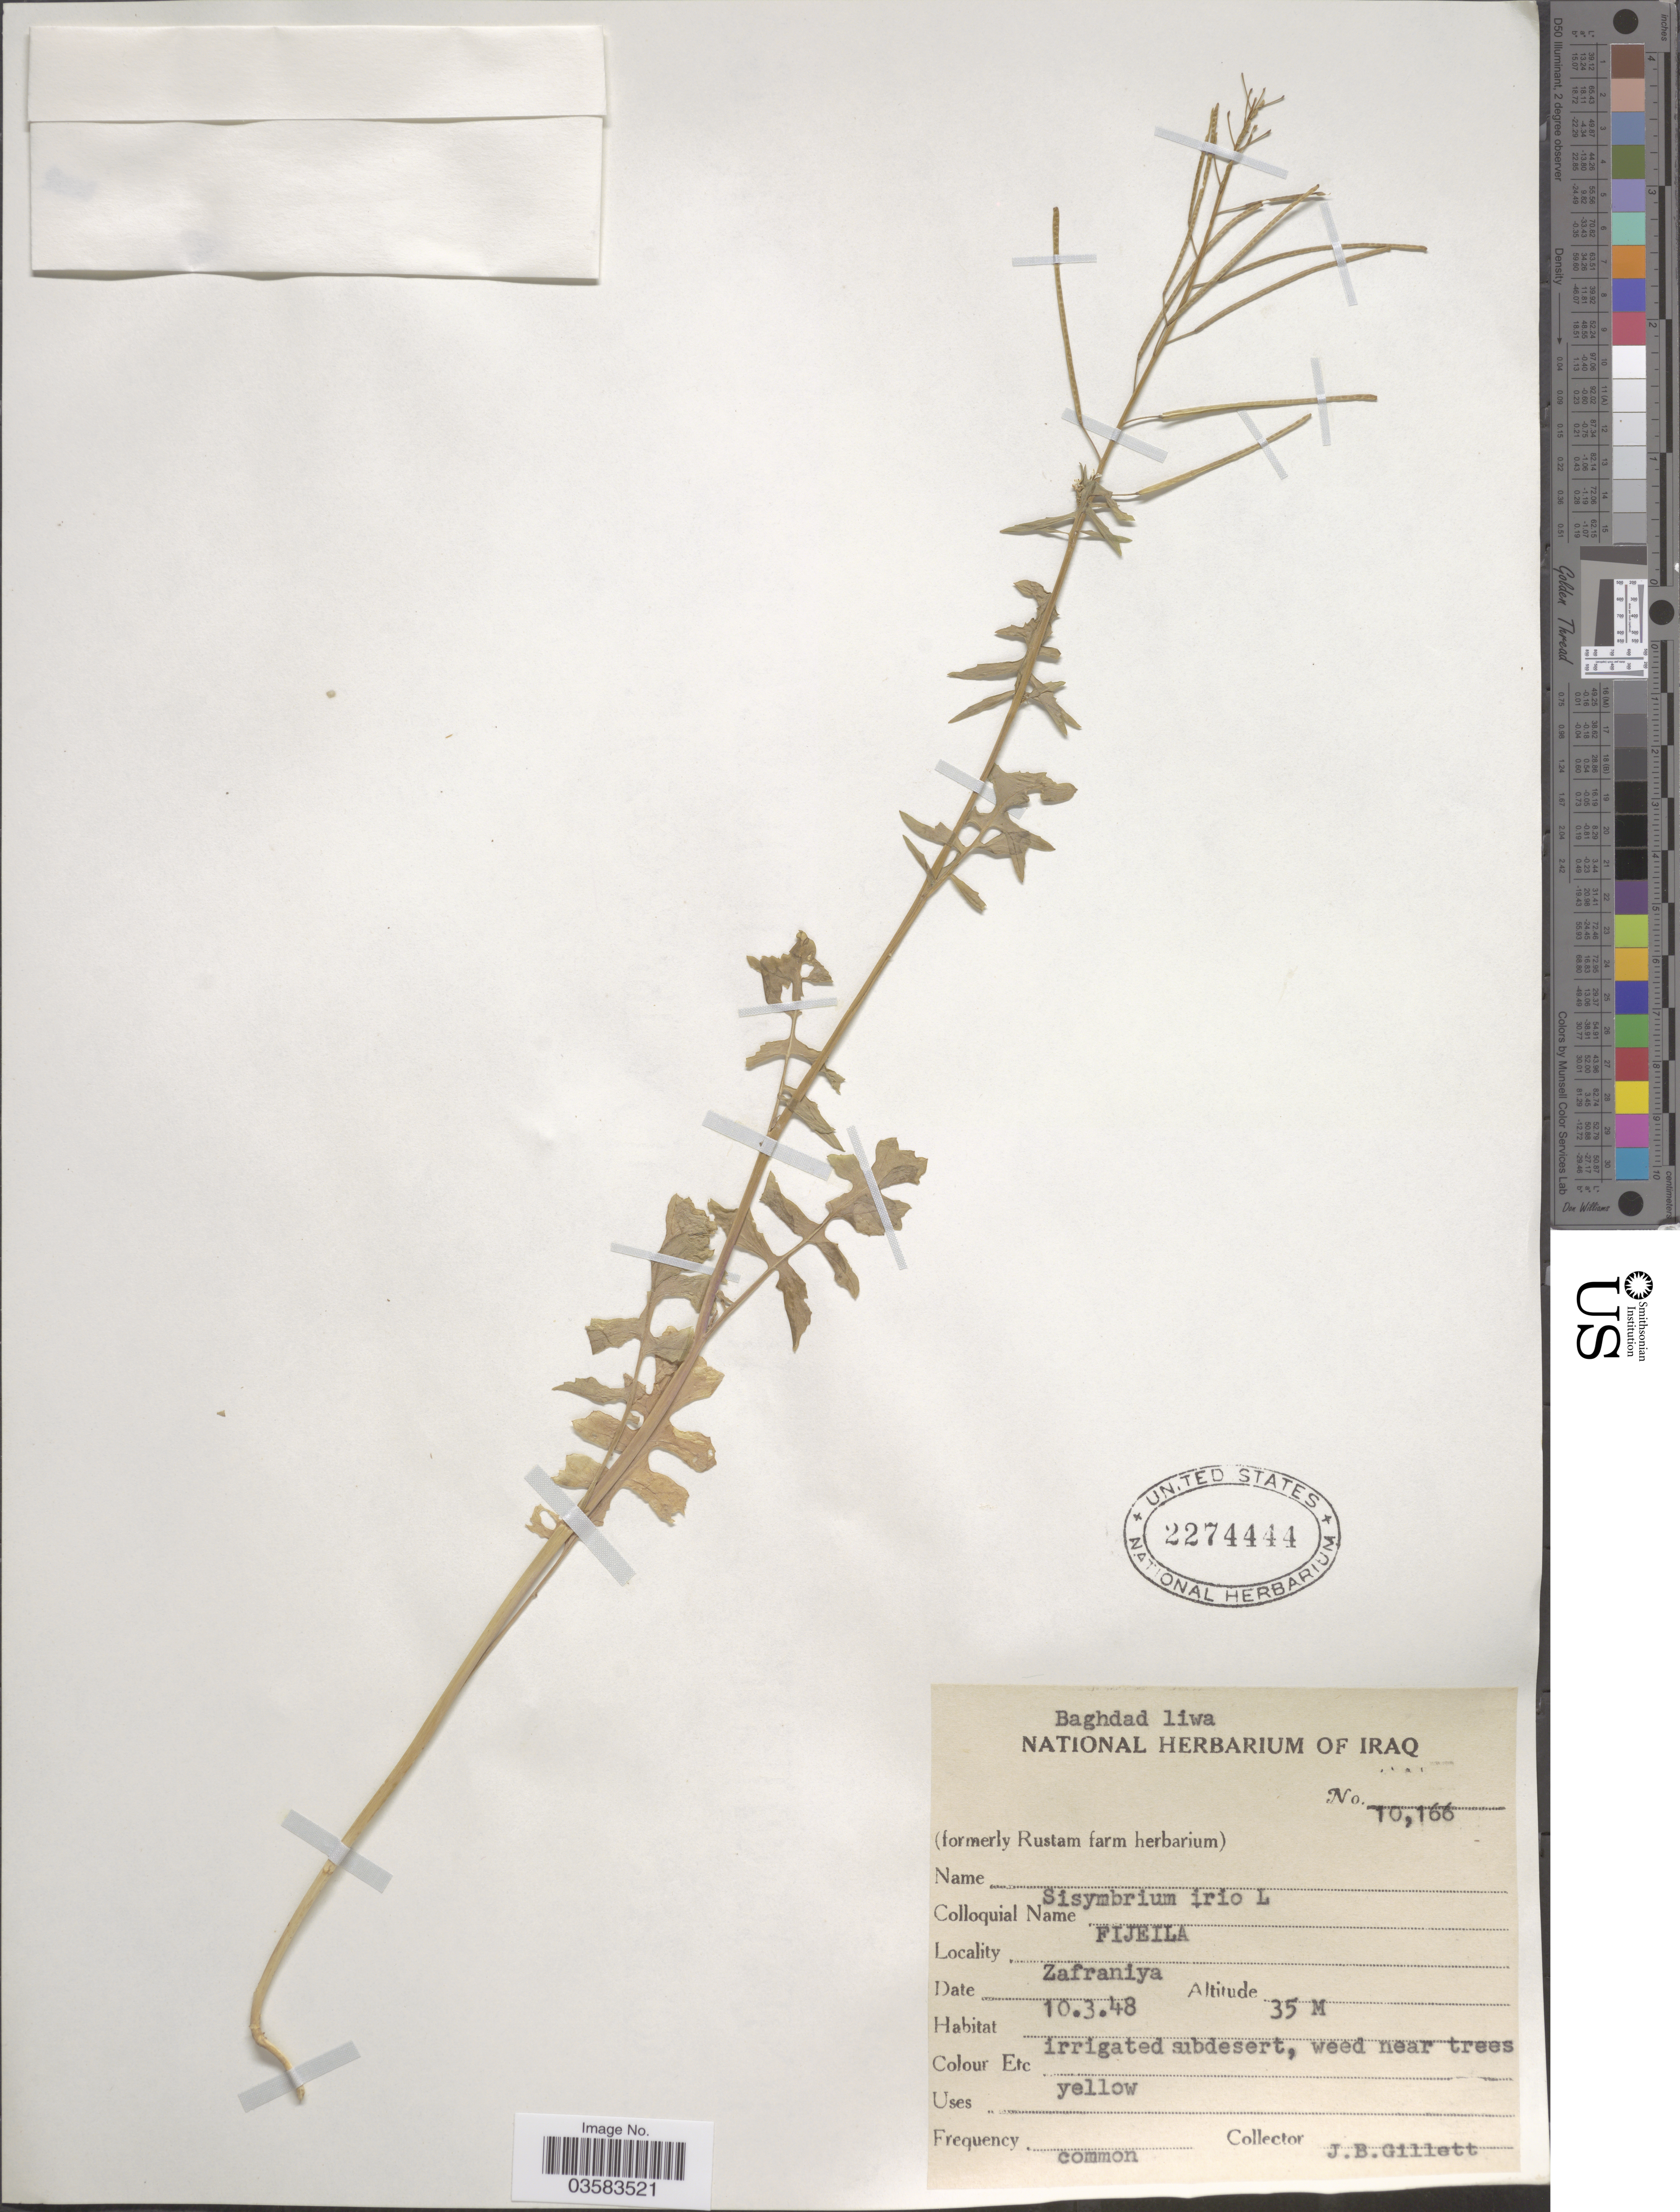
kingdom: Plantae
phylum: Tracheophyta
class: Magnoliopsida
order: Brassicales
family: Brassicaceae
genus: Sisymbrium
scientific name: Sisymbrium irio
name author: L.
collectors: J. B. Gillett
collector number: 10166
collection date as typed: Transcribed d/m/y: 10/3/48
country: Iraq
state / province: Baghdad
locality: Baghdad liwa. Zafraniya.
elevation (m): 35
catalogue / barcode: US 2274444